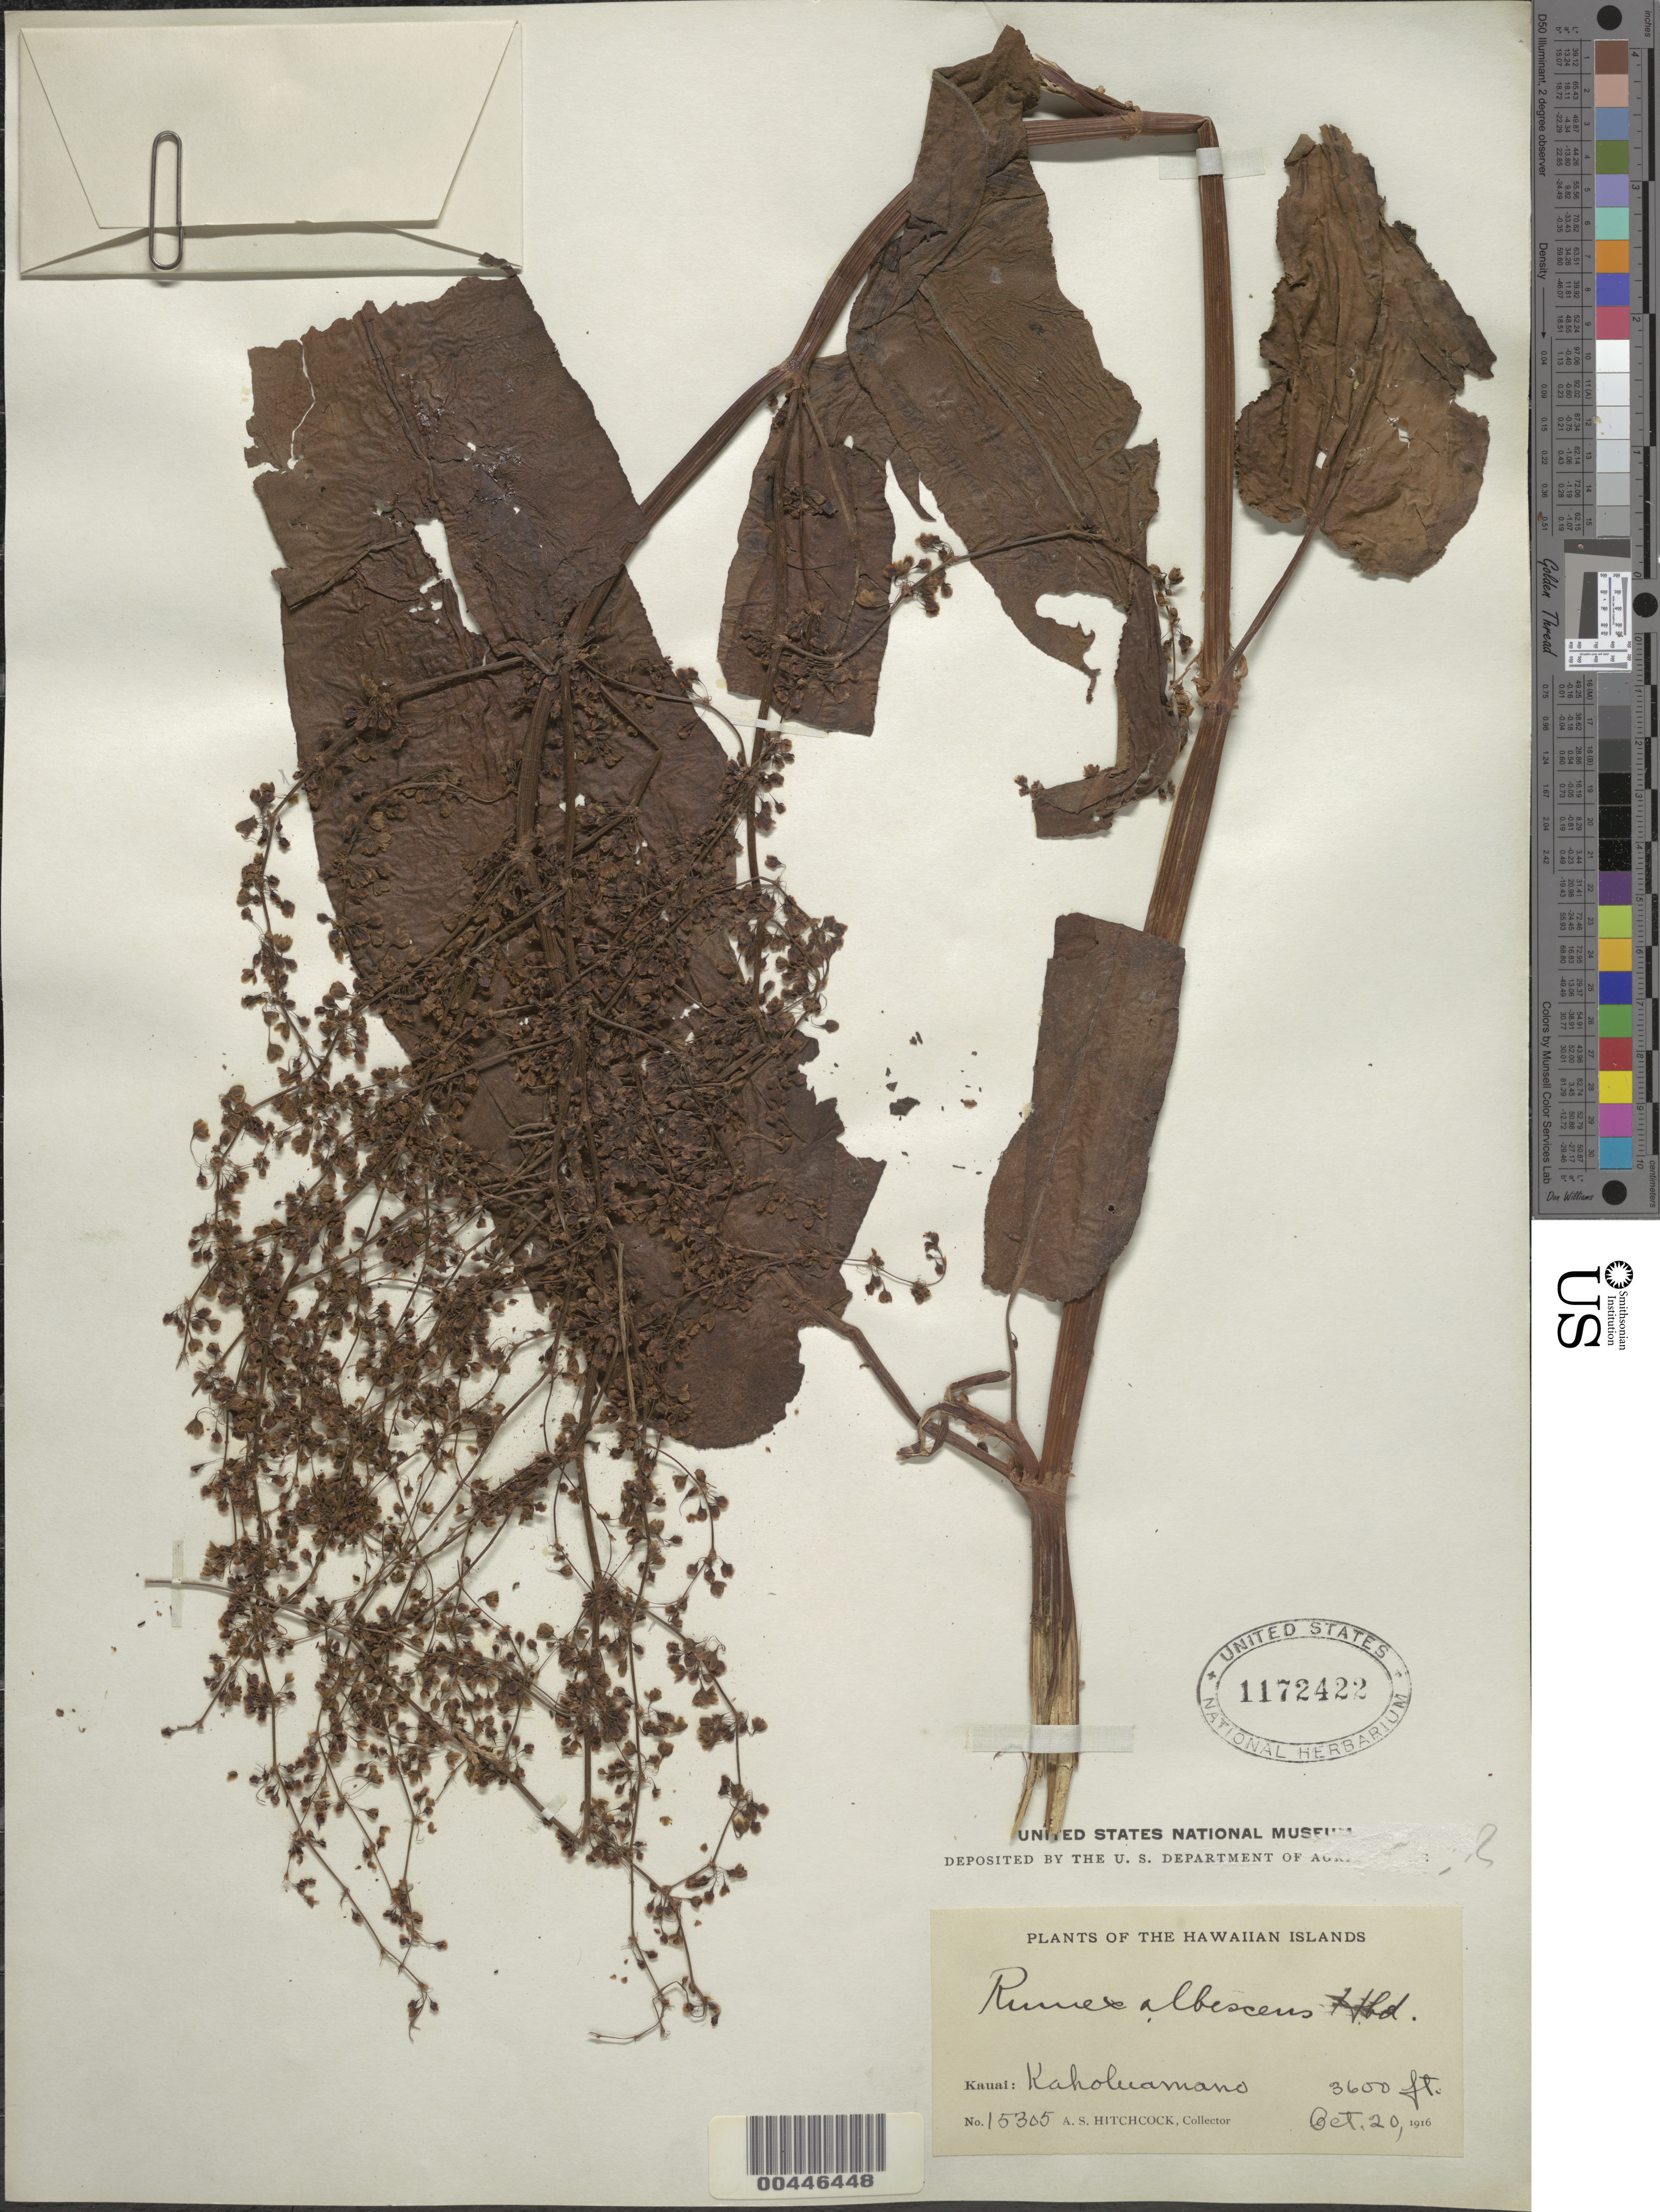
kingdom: Plantae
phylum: Tracheophyta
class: Magnoliopsida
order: Caryophyllales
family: Polygonaceae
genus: Rumex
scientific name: Rumex albescens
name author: Hillebr.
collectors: A. S. Hitchcock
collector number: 15305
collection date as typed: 20 Oct 1916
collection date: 1916-10-20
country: United States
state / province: Hawaii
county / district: Kauai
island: Kaua'i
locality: Kaholuamano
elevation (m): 1097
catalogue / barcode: US 1172422